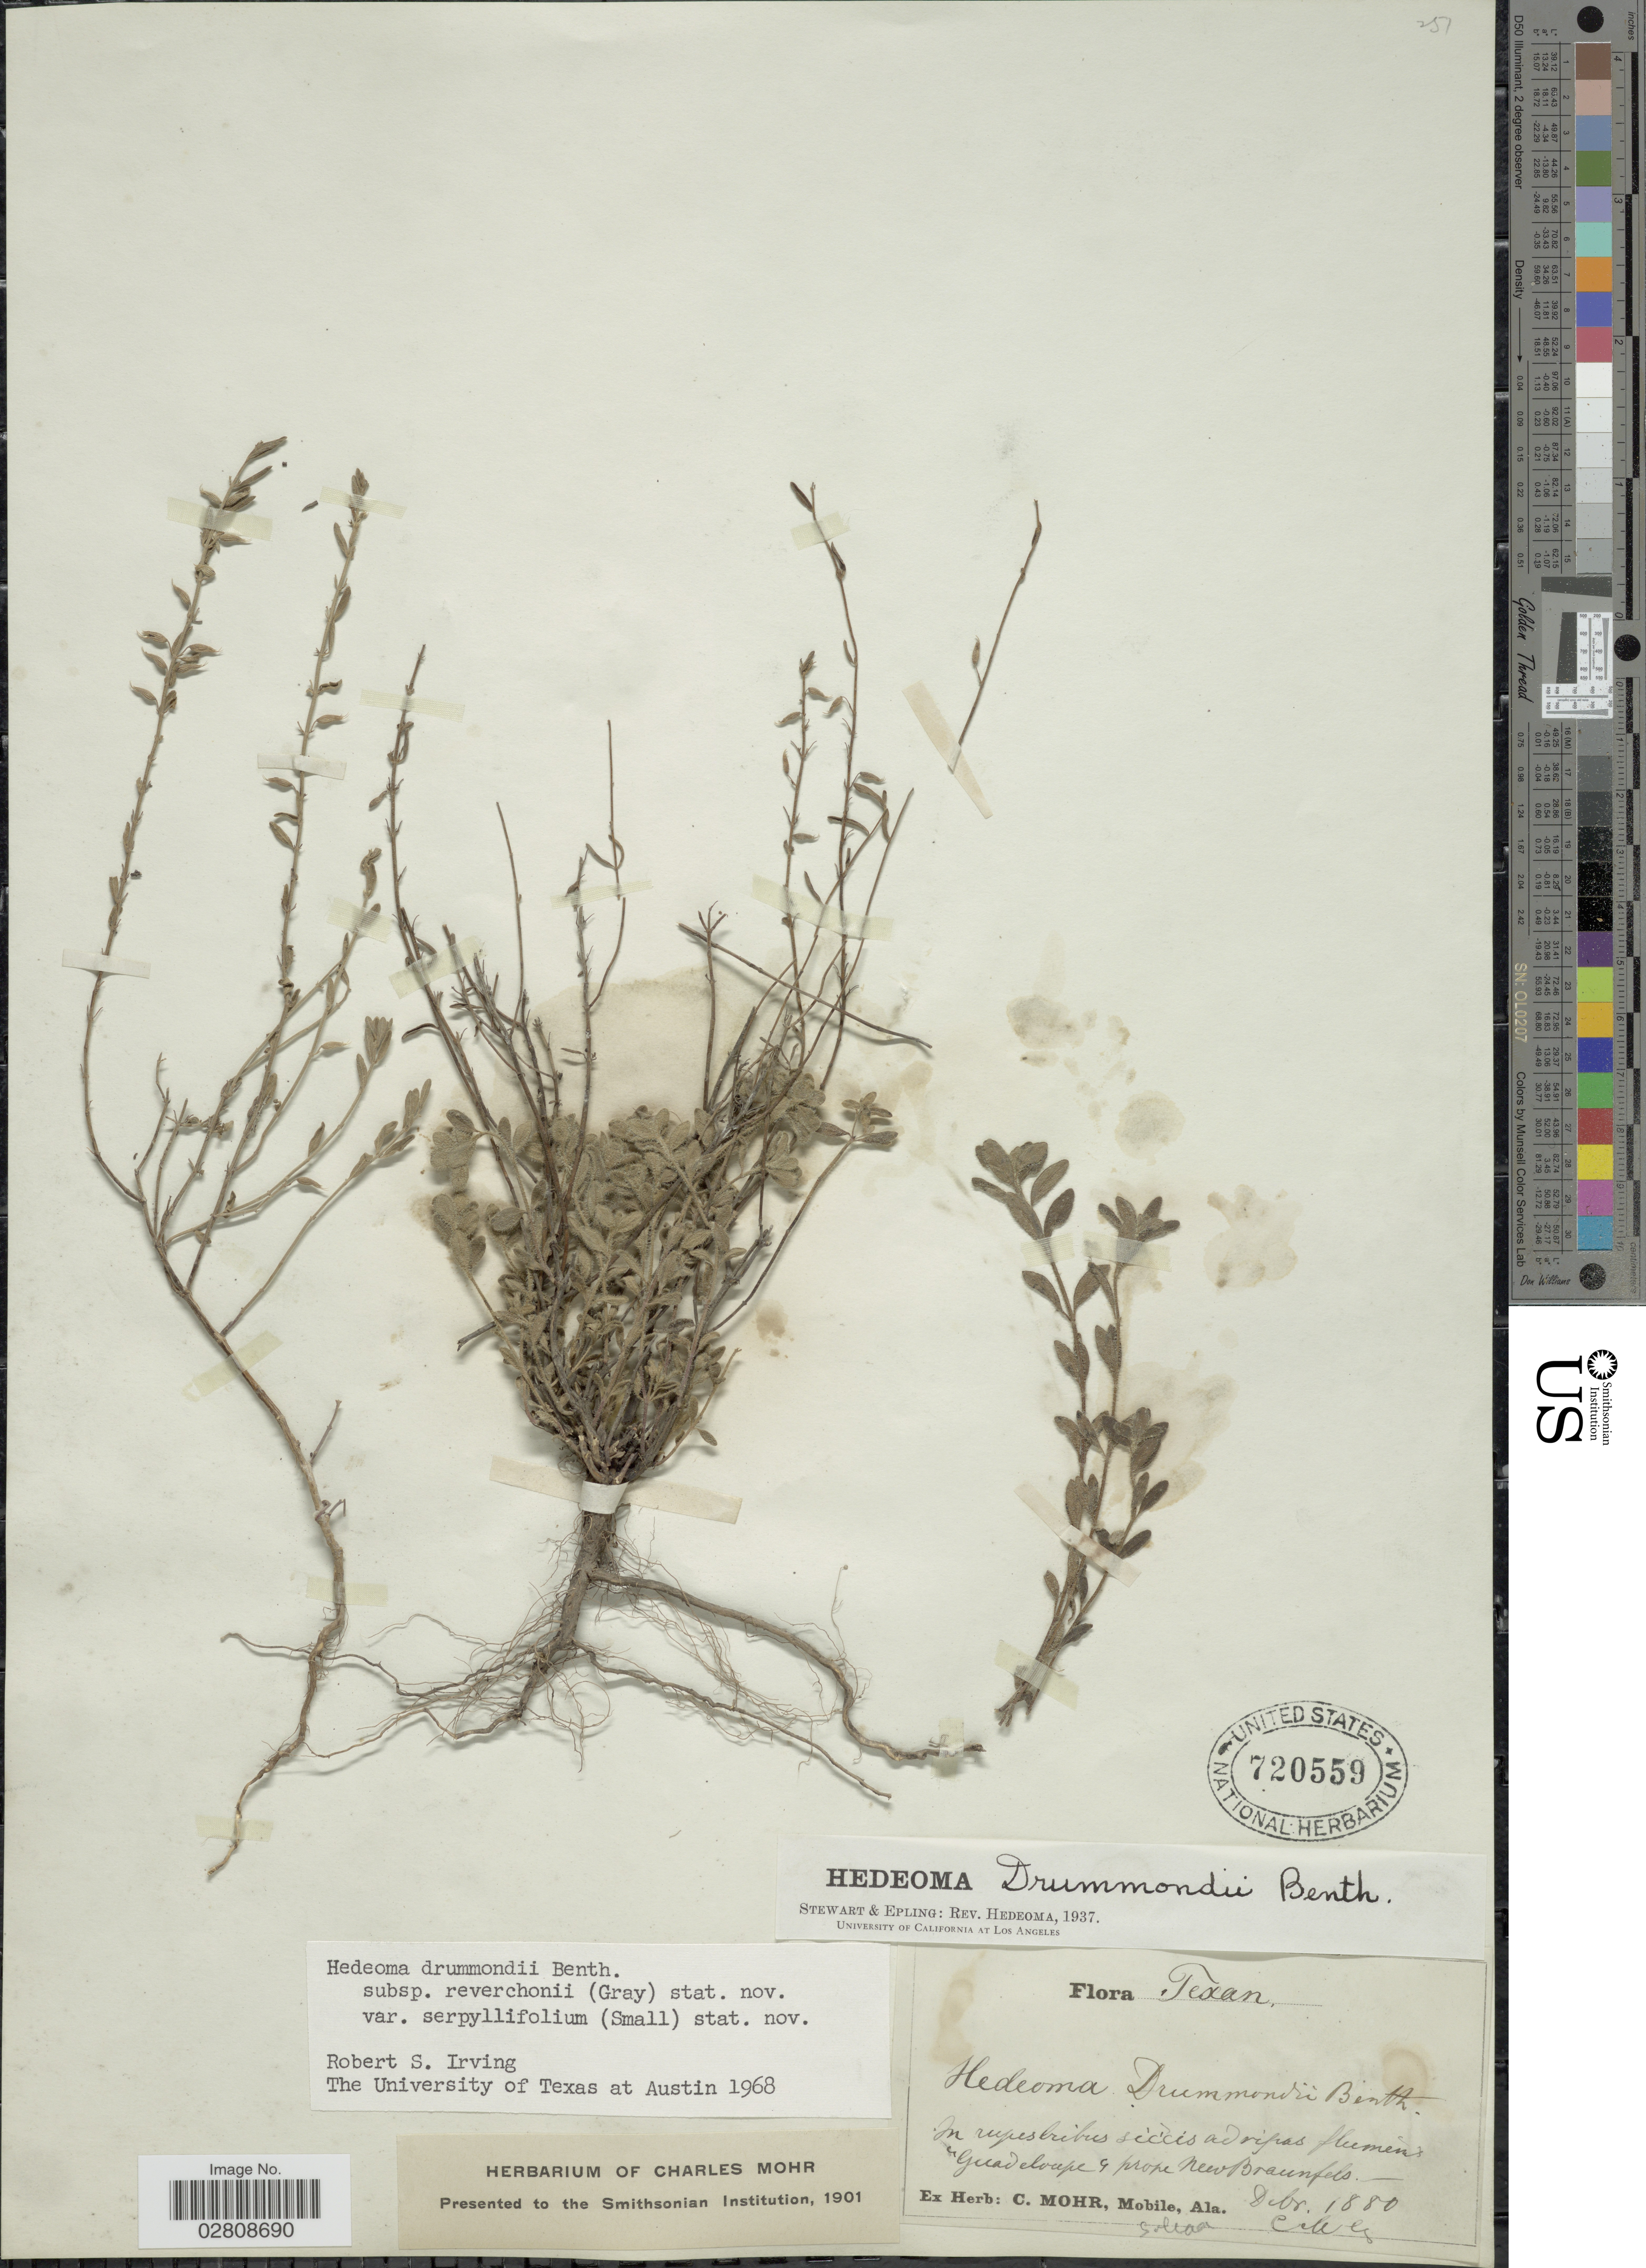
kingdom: Plantae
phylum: Tracheophyta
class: Magnoliopsida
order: Lamiales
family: Lamiaceae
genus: Hedeoma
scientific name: Hedeoma drummondii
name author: Benth.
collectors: ex herb. C. Mohr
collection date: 1880-12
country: United States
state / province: Texas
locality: Texan. In rupestribus siccis ad ripas flumens "Guadeloupe" prope New Braunfels.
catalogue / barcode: US 720559